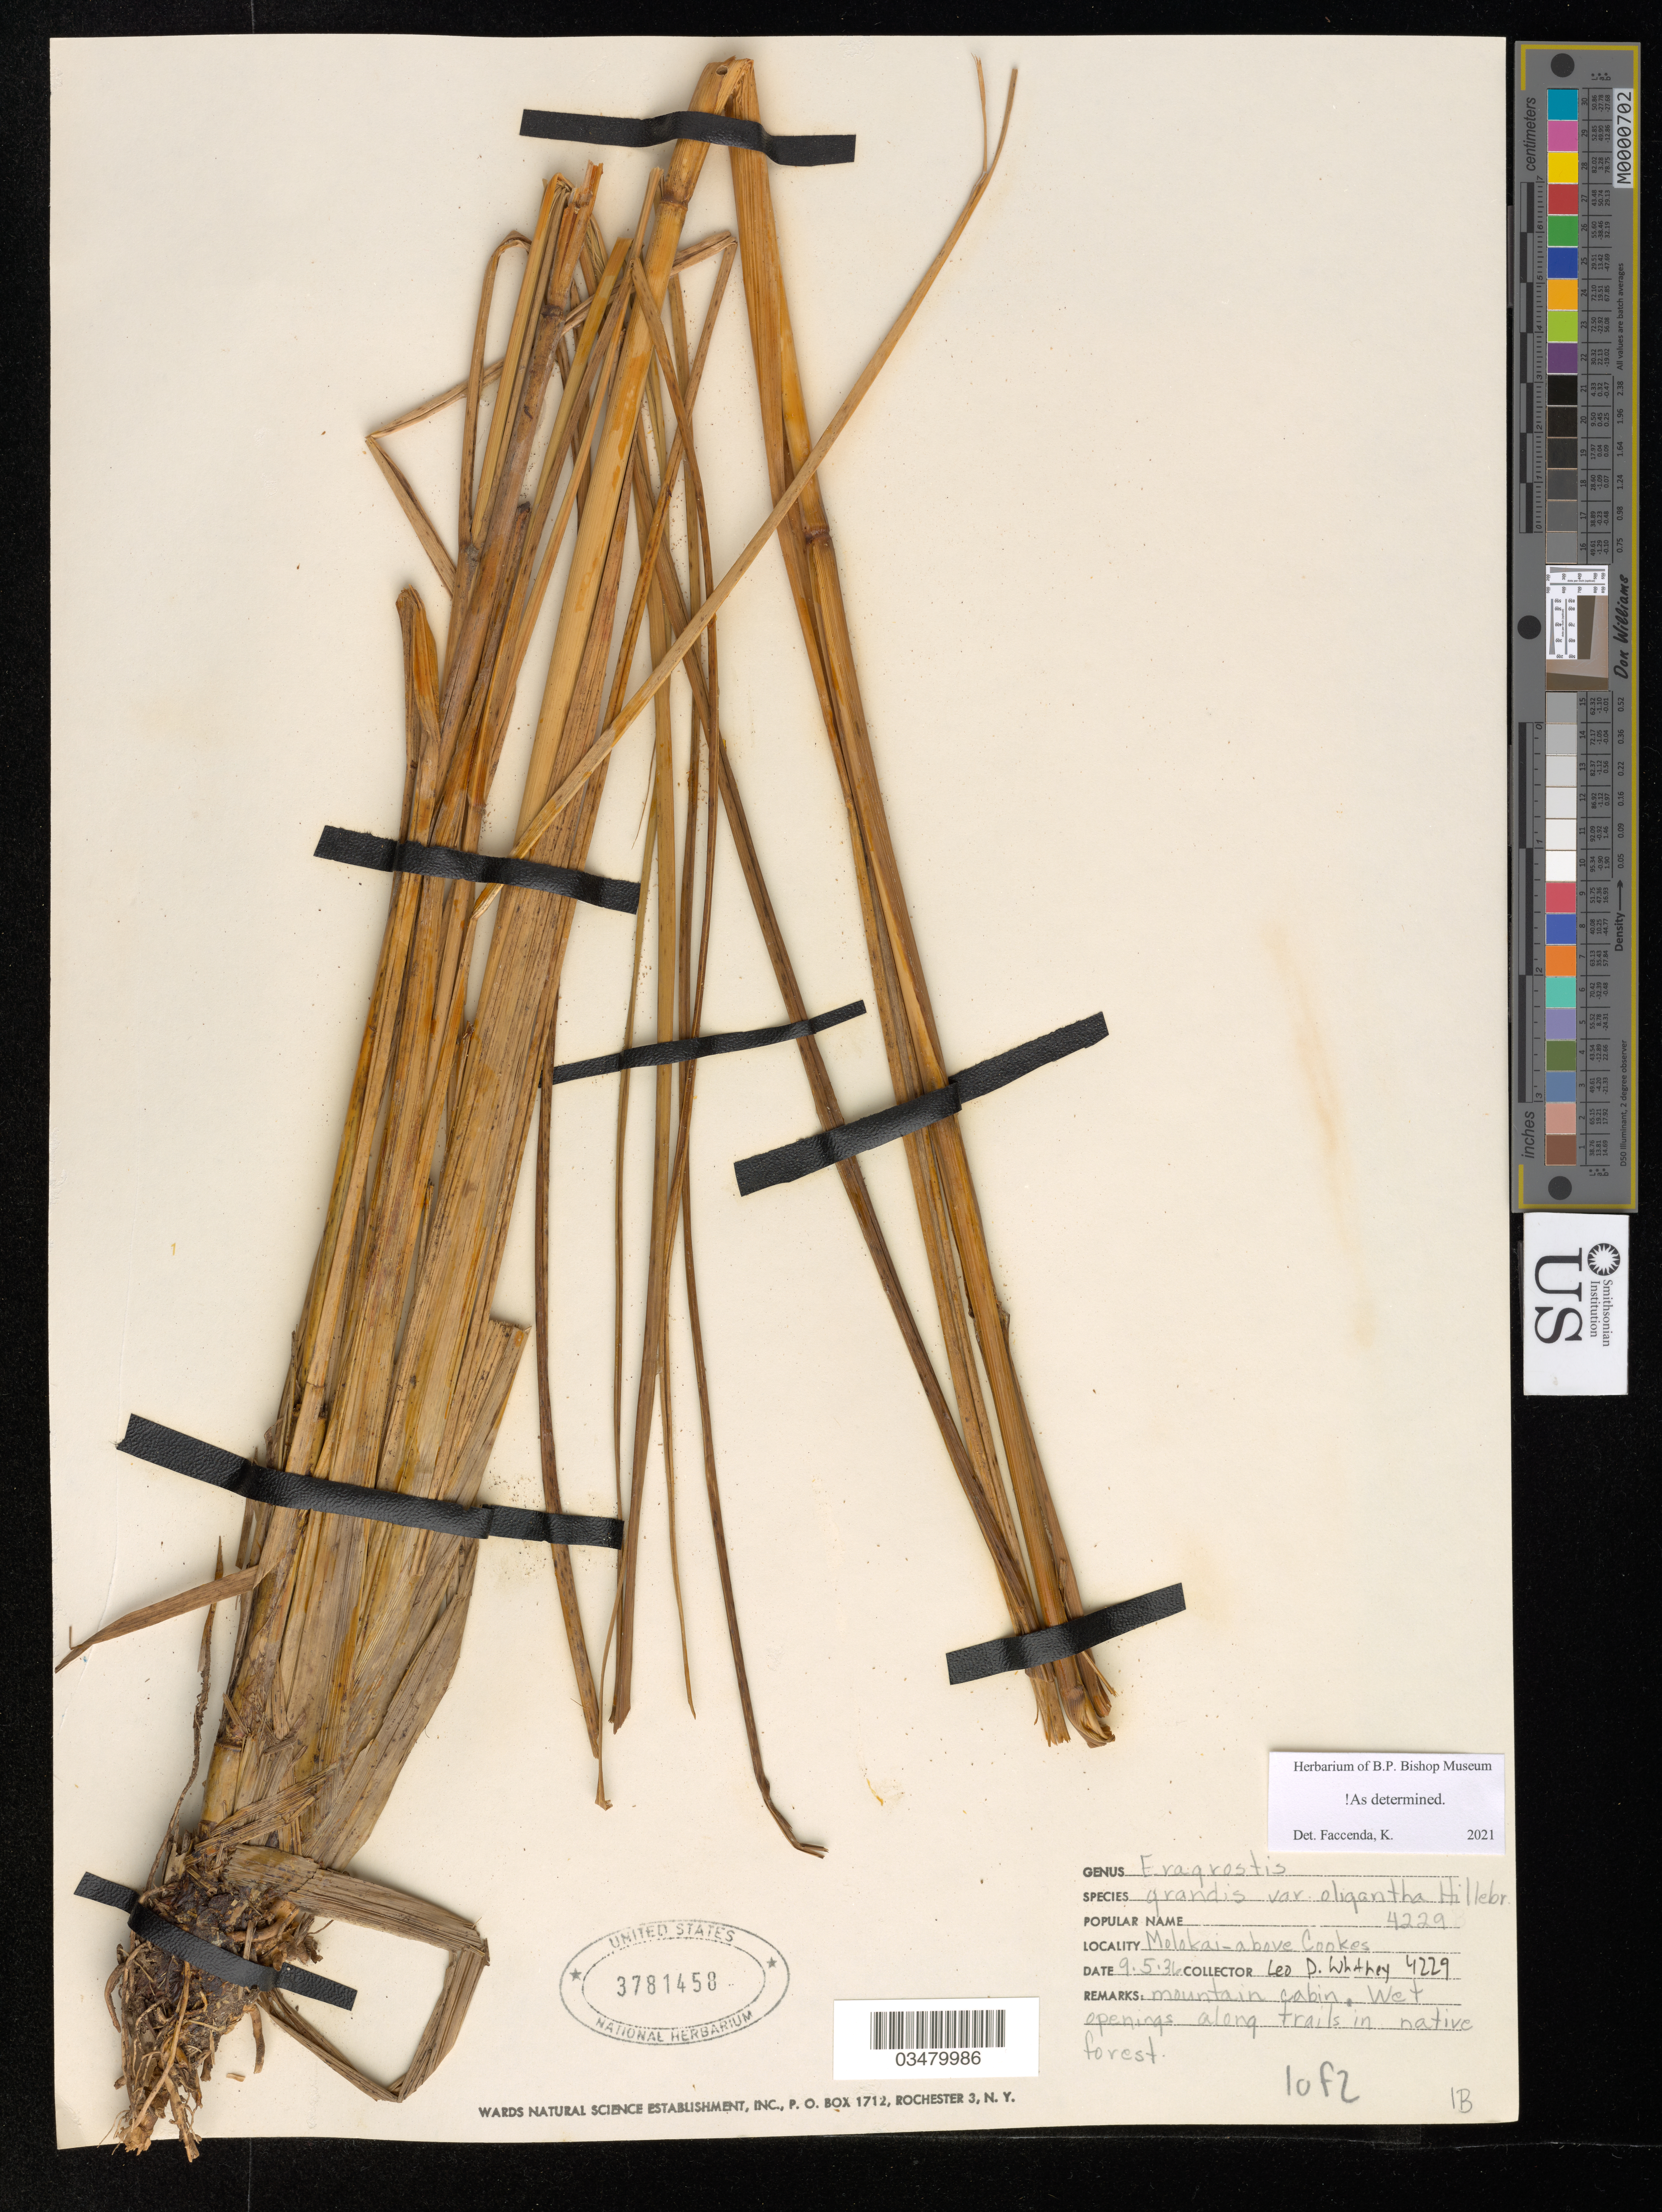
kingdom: Plantae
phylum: Tracheophyta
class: Liliopsida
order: Poales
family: Poaceae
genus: Eragrostis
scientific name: Eragrostis grandis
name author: Hillebr.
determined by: Wagner, W. L., (BOT), Smithsonian Institution - National Museum of Natural History (UNITED STATES)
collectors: L. Whitney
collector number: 4229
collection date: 1936-09-05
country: United States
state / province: Hawaii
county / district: Maui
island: Moloka'i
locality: Above Cooke's mountain cabin.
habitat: Wet openings along trails in native forest.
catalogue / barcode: US 3781458